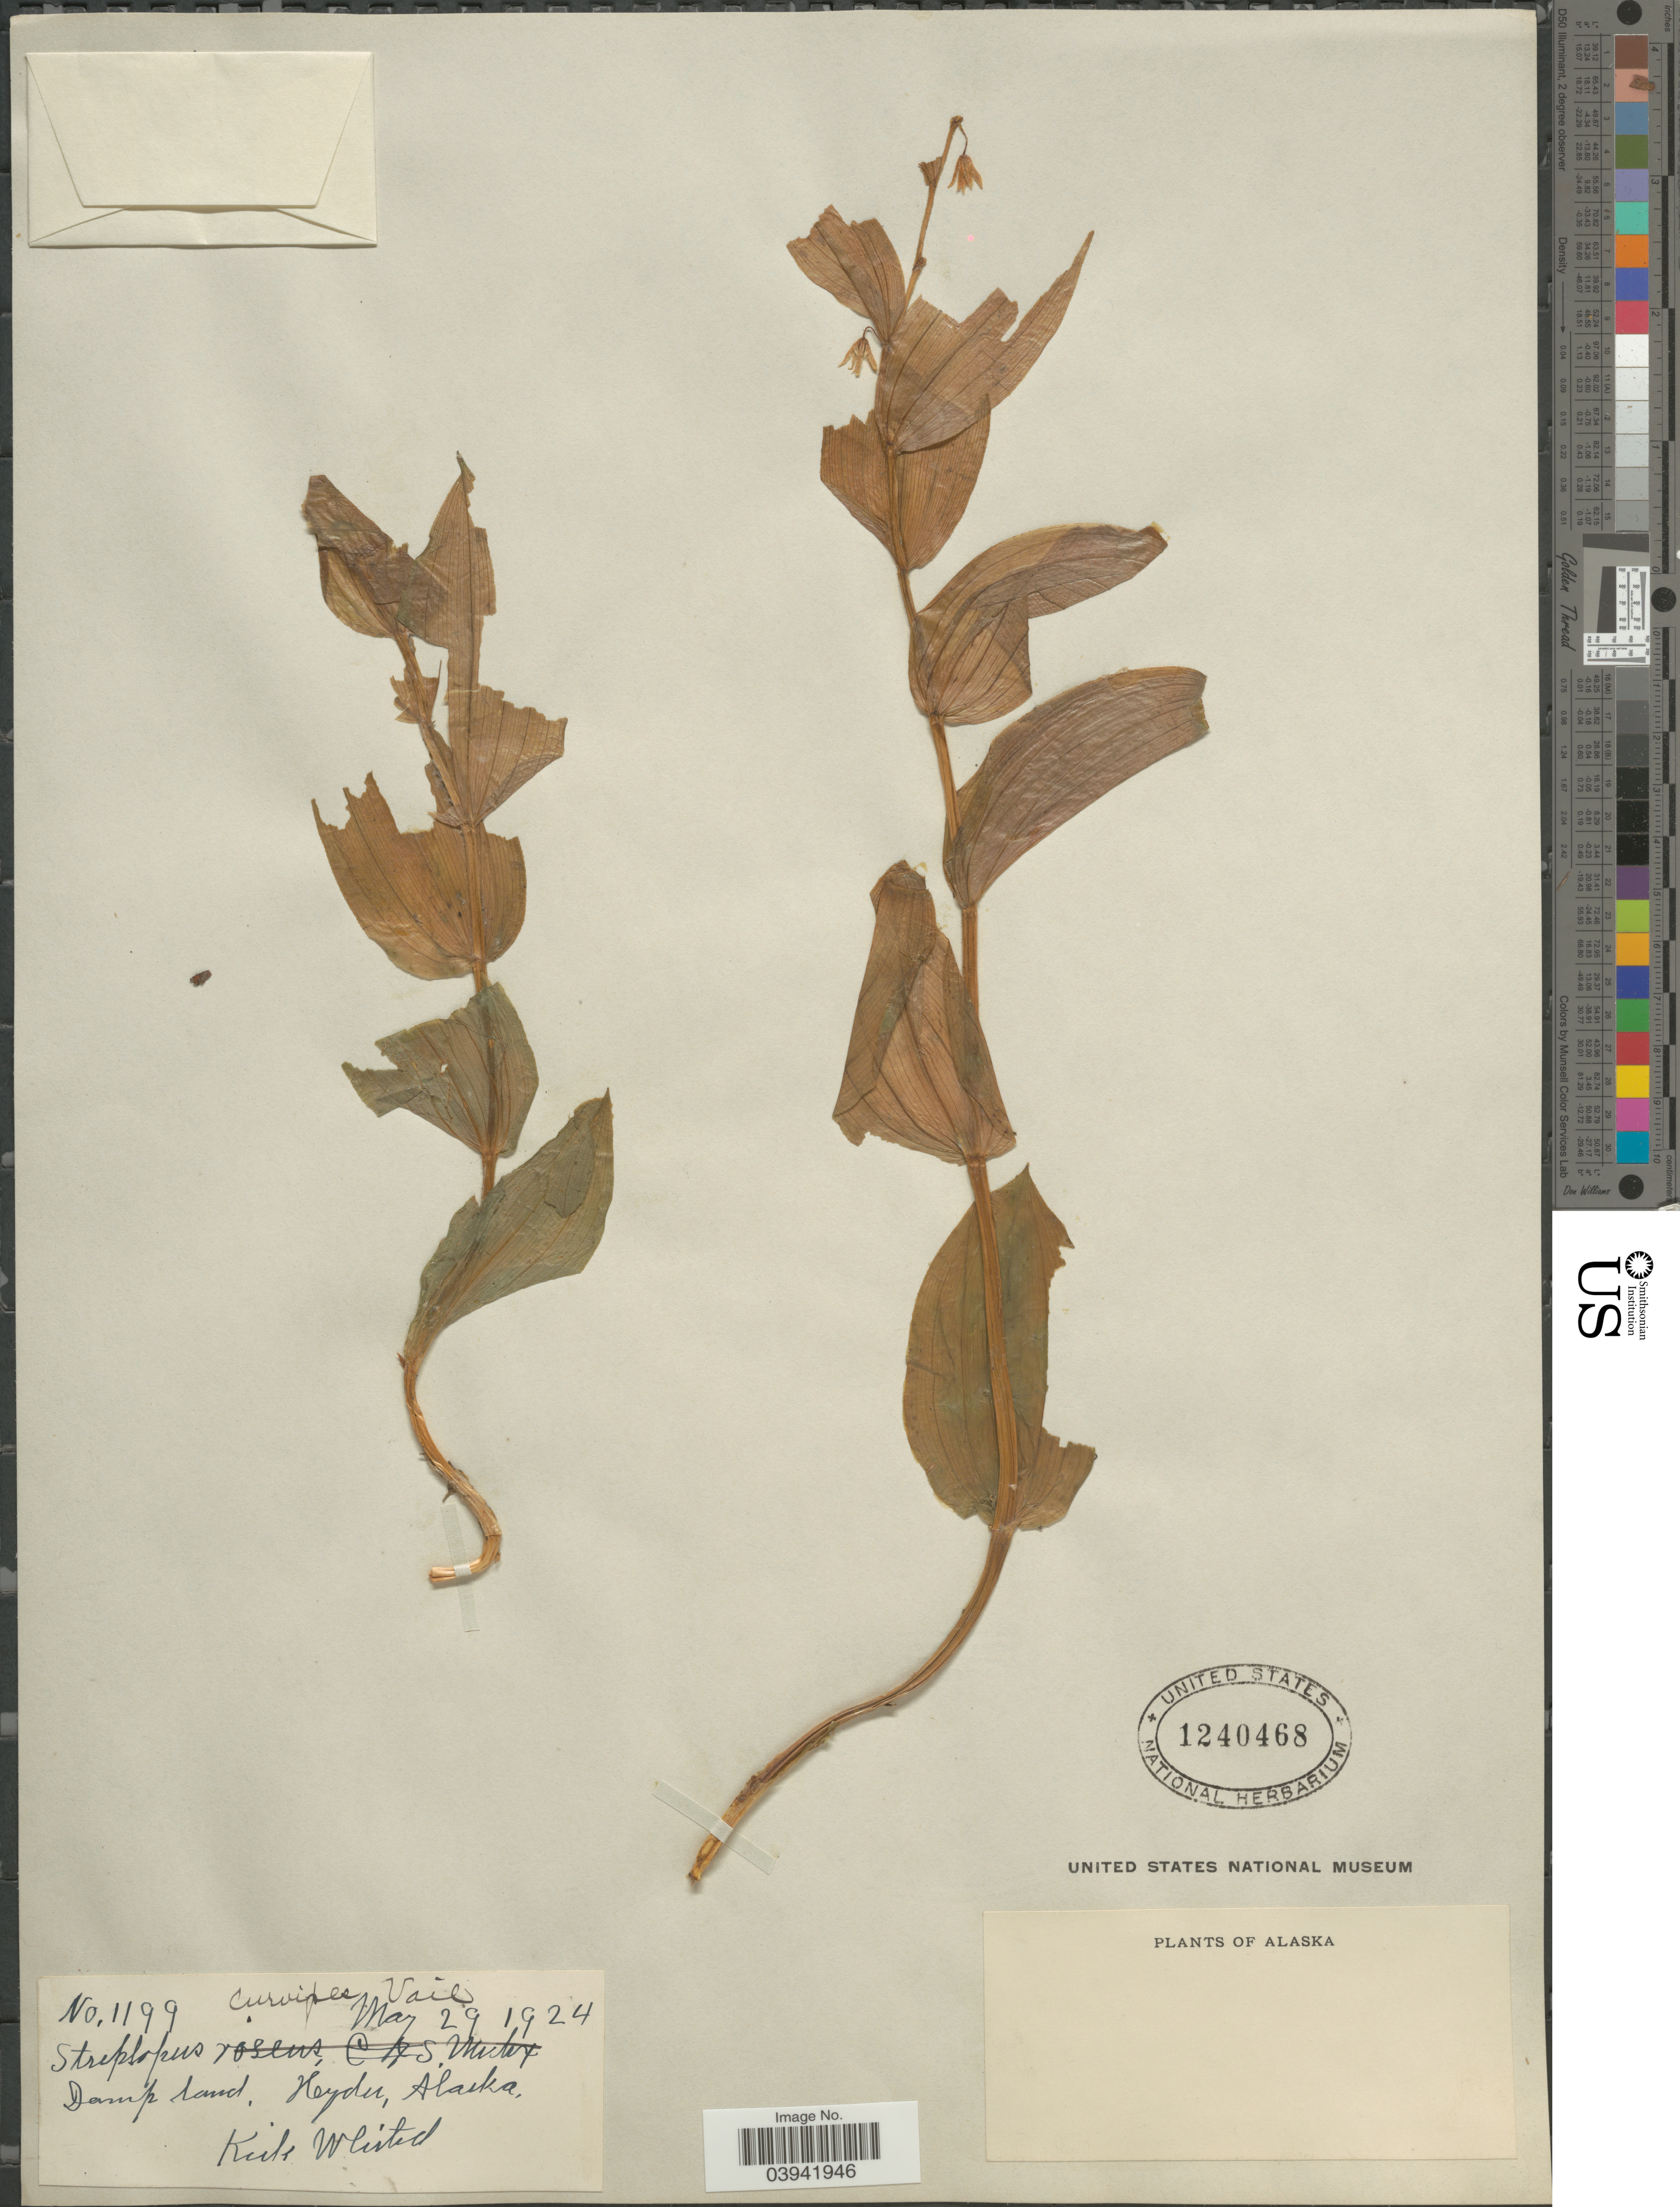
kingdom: Plantae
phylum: Tracheophyta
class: Liliopsida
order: Liliales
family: Liliaceae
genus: Streptopus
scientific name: Streptopus roseus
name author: Michx.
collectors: K. Whited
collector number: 1199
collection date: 1924-05-29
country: United States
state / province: Alaska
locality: Heyder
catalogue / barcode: US 1240468